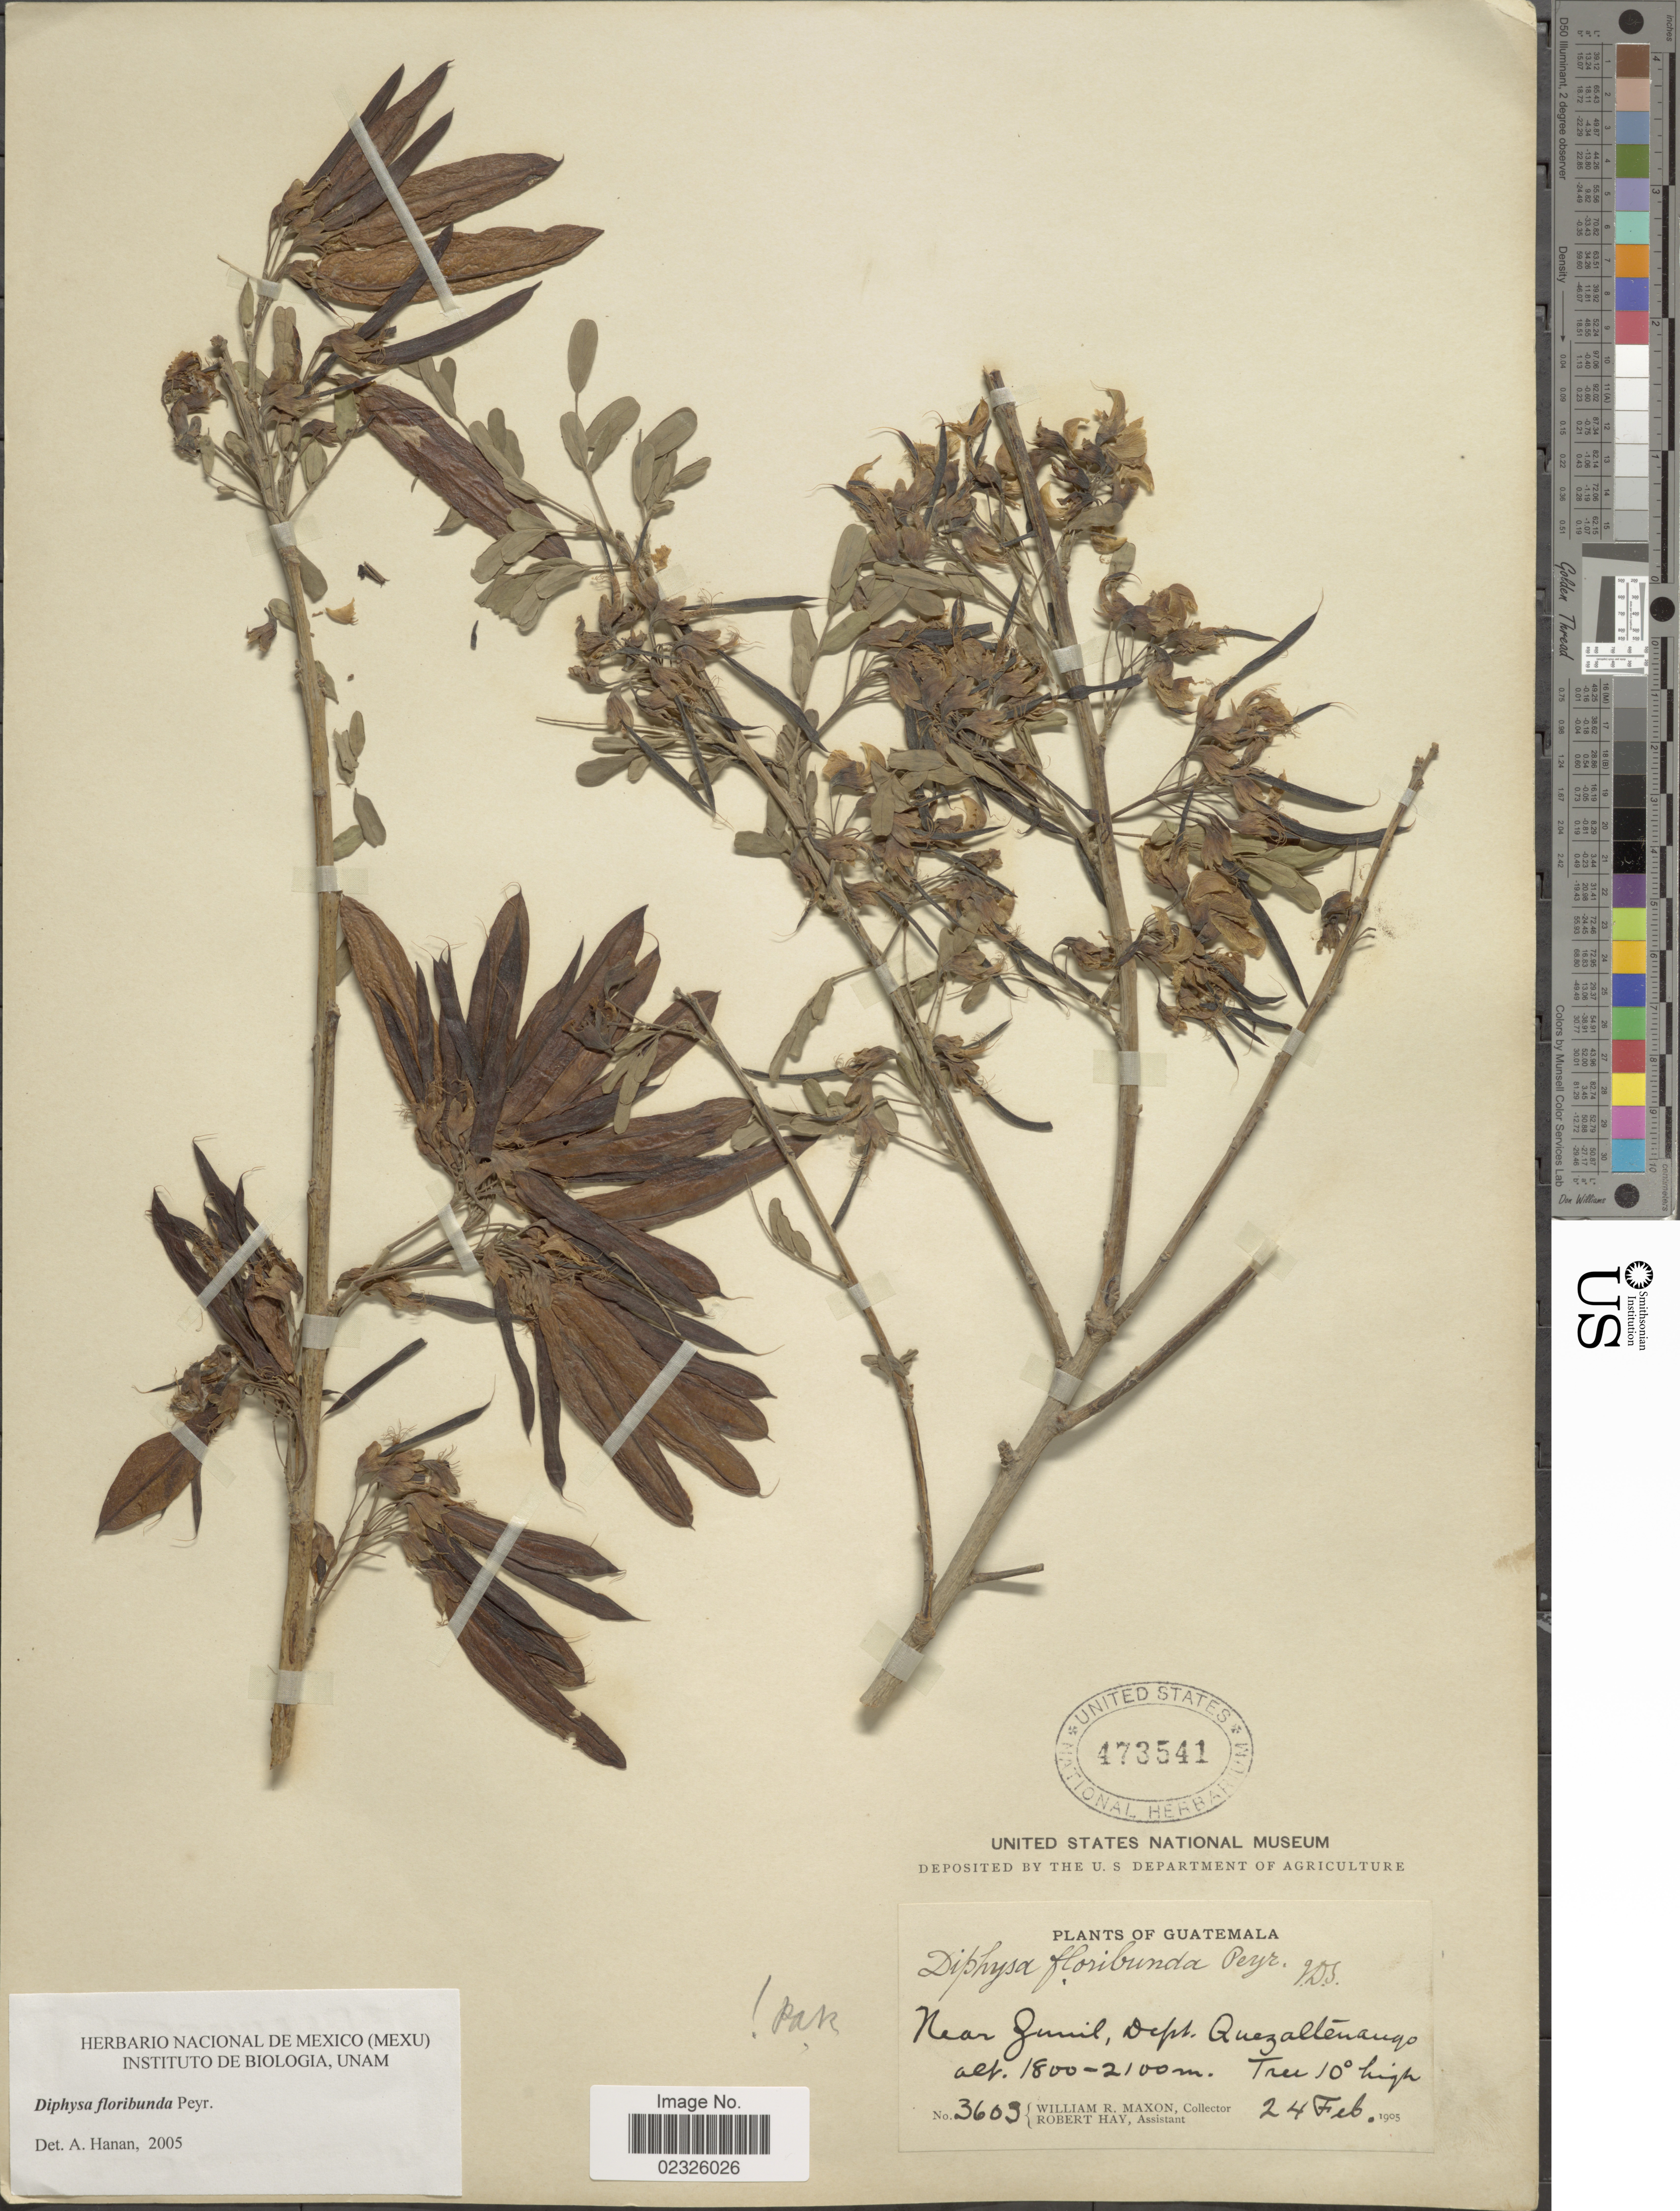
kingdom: Plantae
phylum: Tracheophyta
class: Magnoliopsida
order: Fabales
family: Fabaceae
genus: Diphysa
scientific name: Diphysa floribunda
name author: Peyr.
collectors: W. R. Maxon & R. Hay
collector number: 3603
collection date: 1905-02-24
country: Guatemala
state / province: Quetzaltenango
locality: Near Zumil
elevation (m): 1800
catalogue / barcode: US 473541